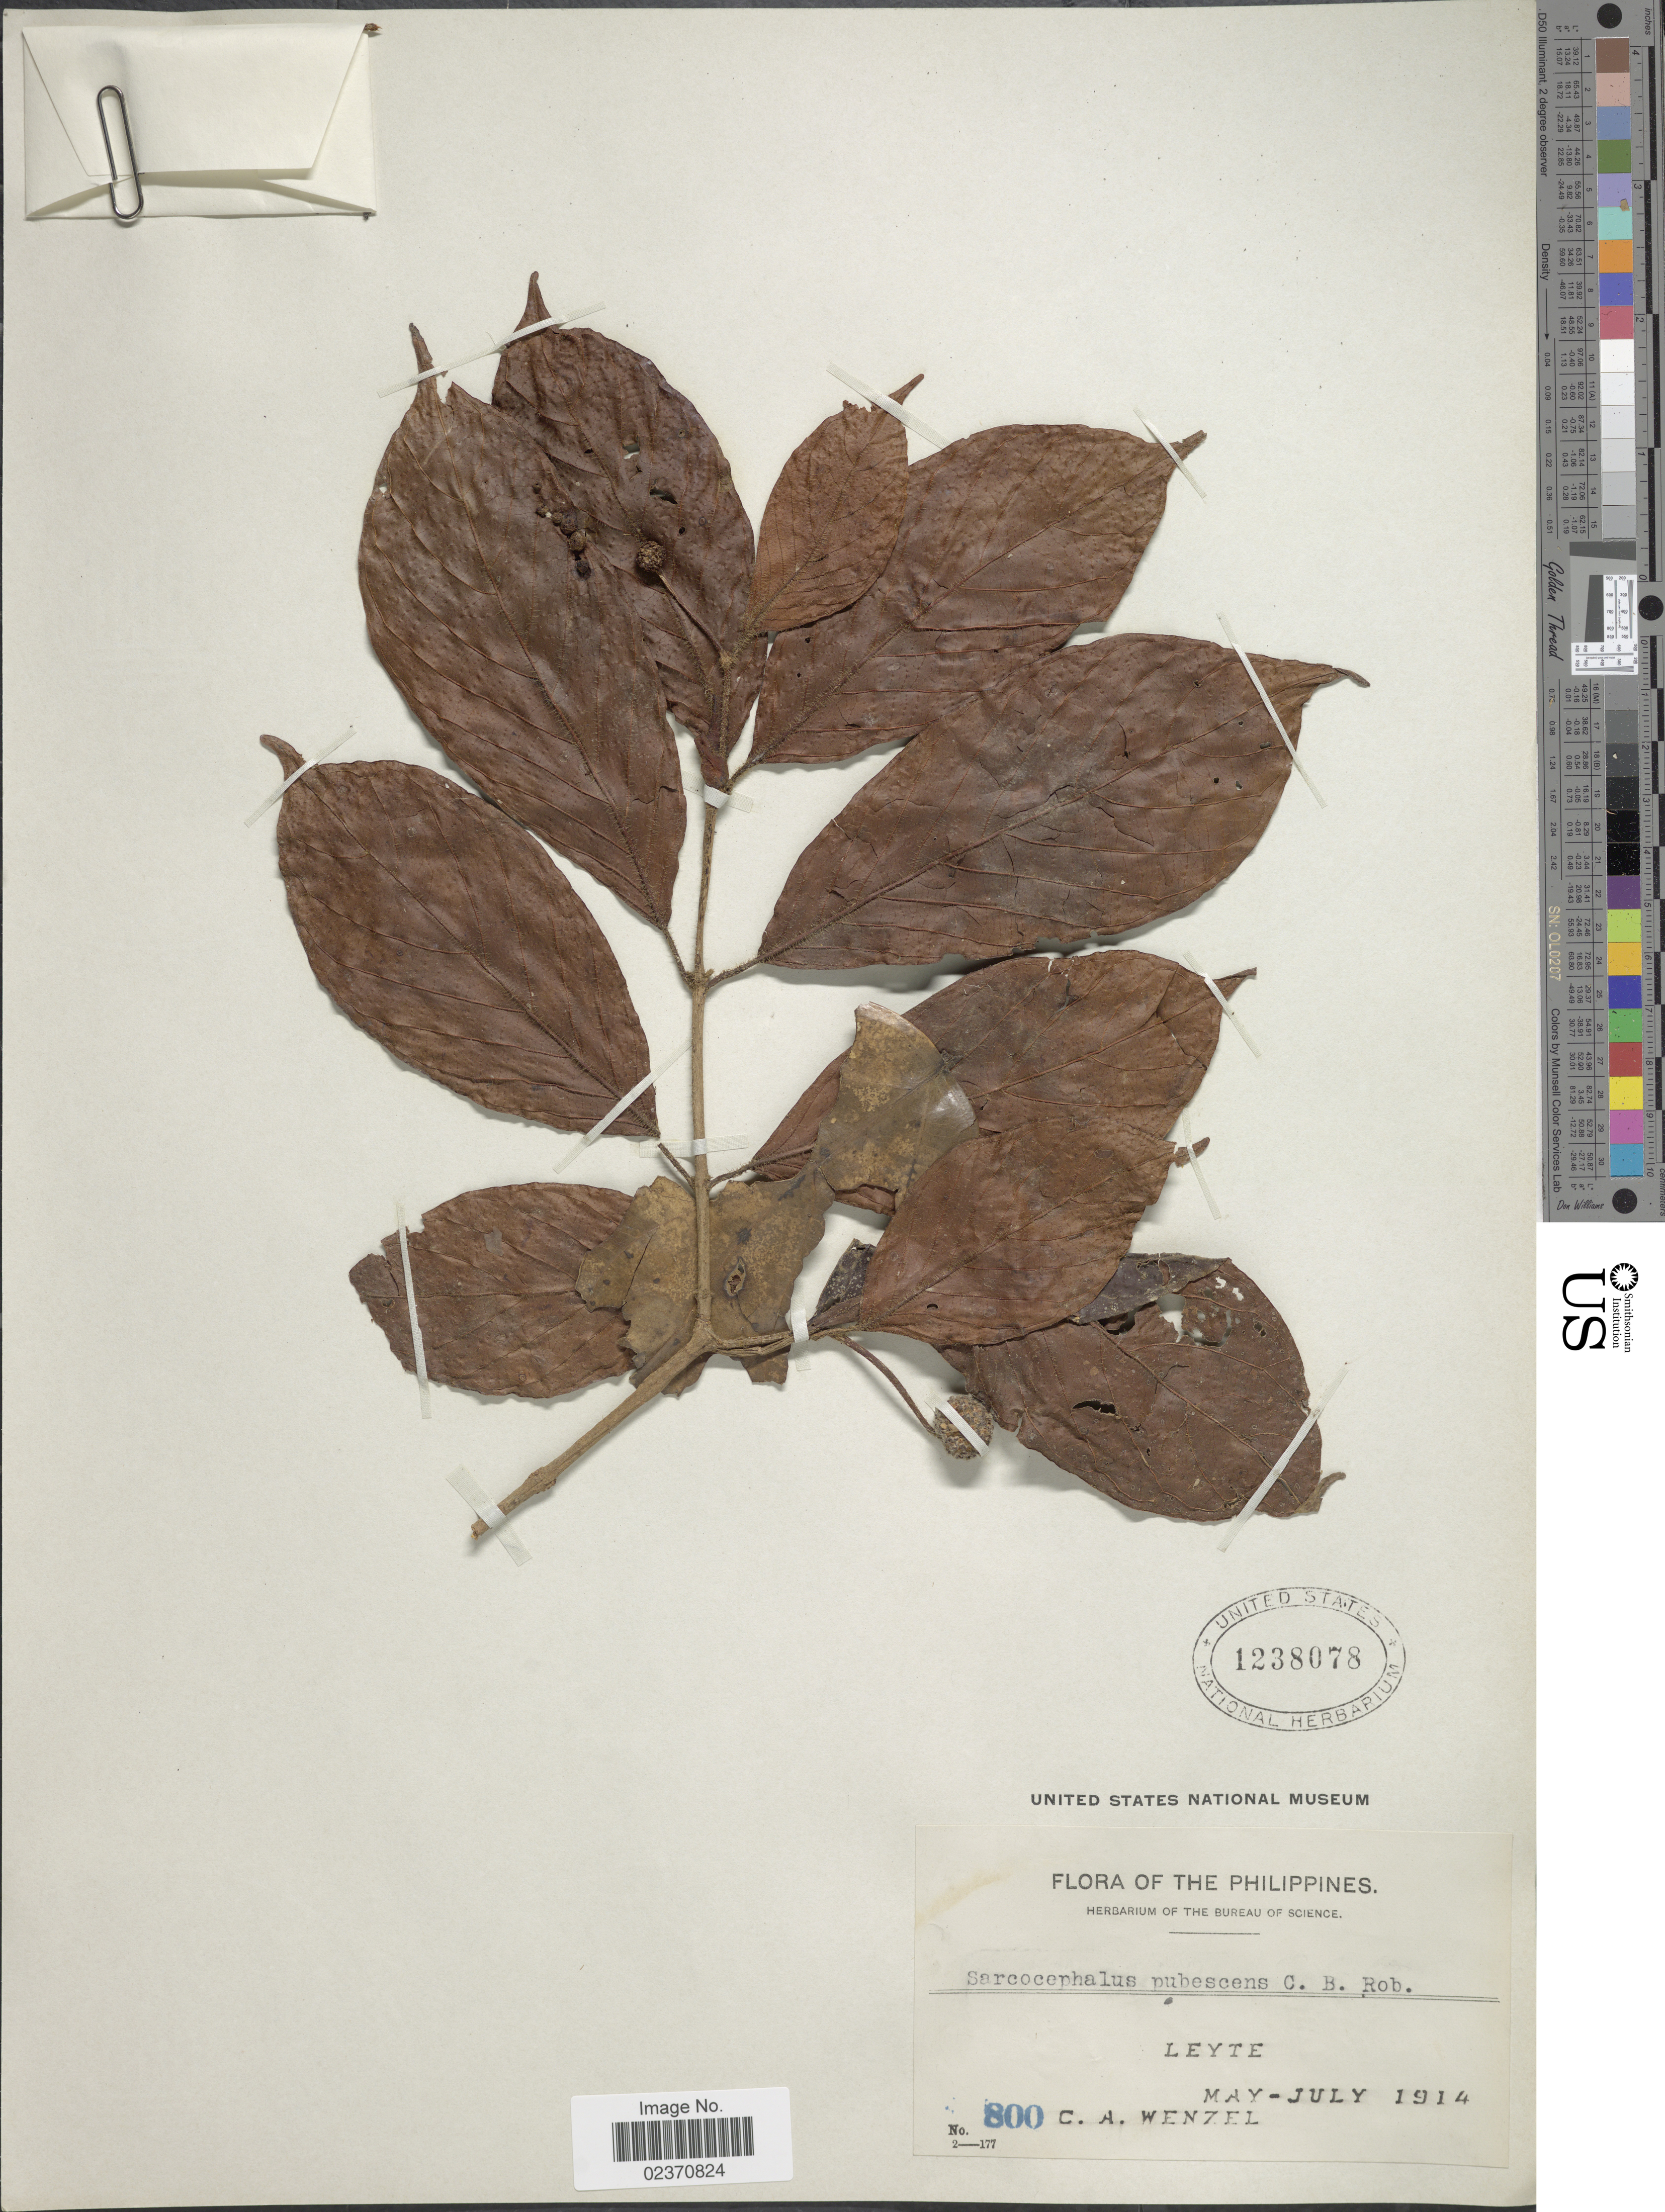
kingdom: Plantae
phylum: Tracheophyta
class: Magnoliopsida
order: Gentianales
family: Rubiaceae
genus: Nauclea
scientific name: Nauclea robinsonii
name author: Merr.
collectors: C. Wenzel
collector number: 800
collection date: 1914-05/1914-07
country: Philippines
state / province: Eastern Visayas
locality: Leyte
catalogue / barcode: US 1238078